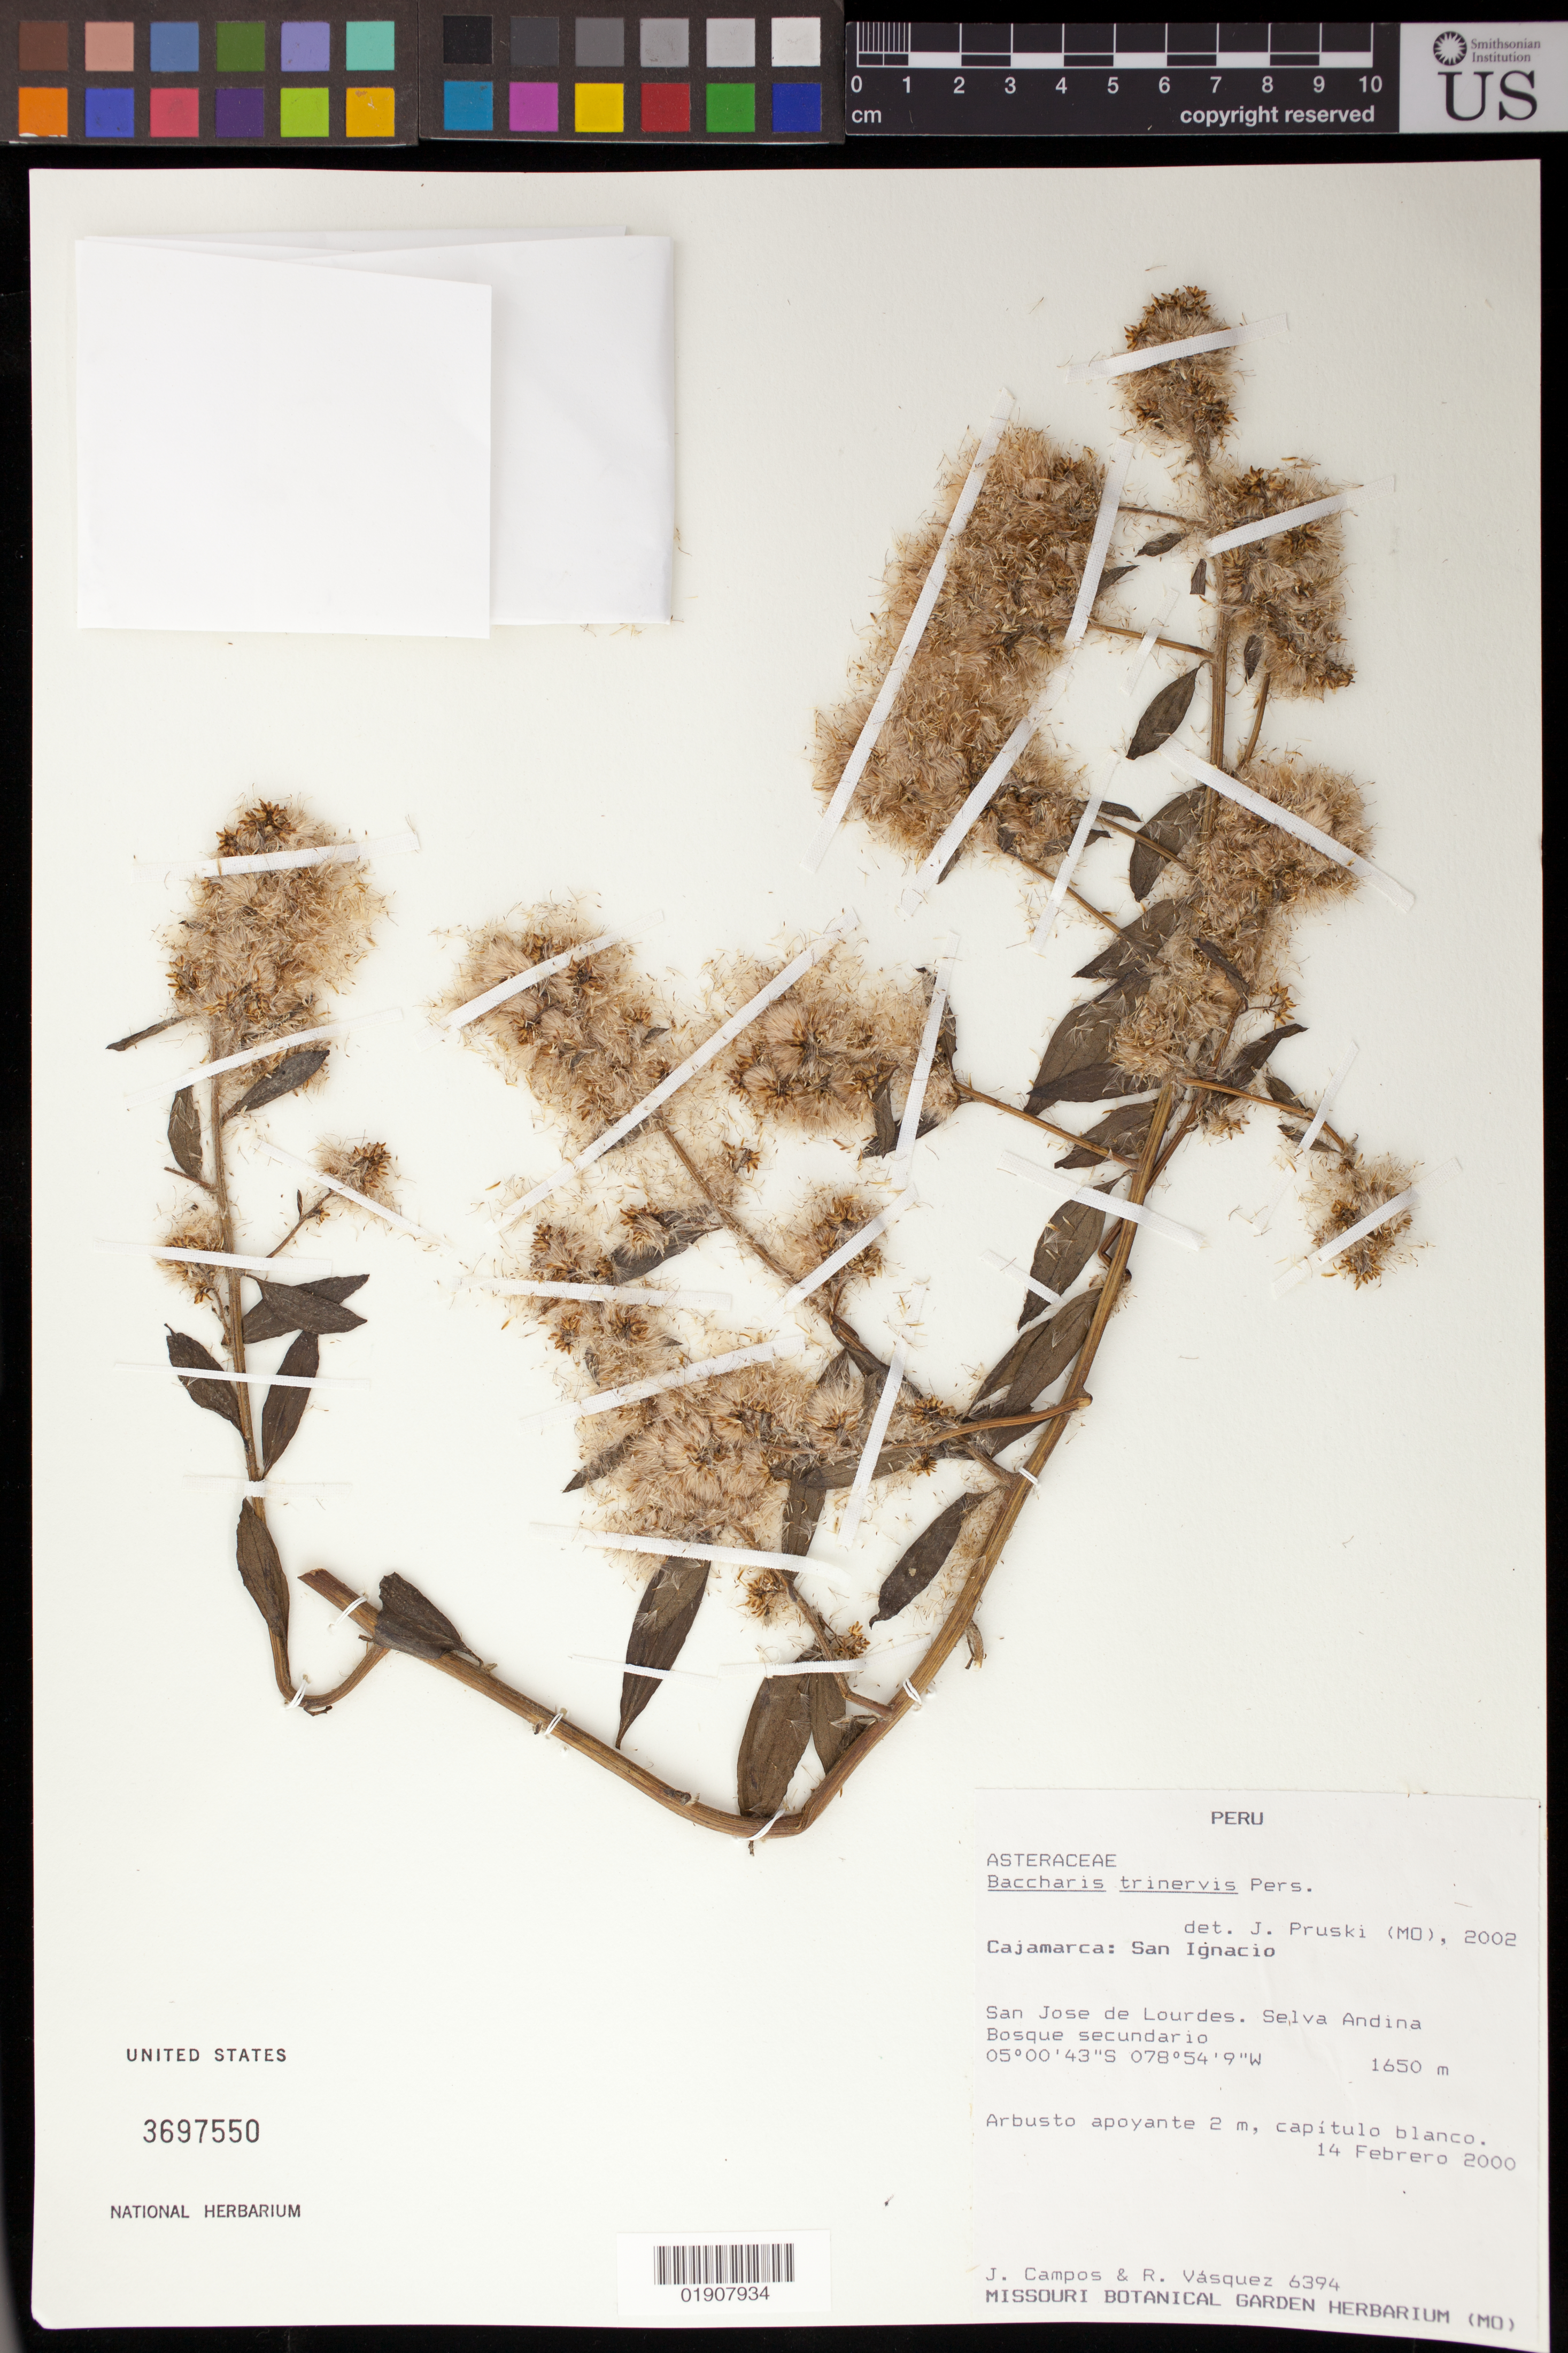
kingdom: Plantae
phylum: Tracheophyta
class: Magnoliopsida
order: Asterales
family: Asteraceae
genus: Baccharis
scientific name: Baccharis trinervis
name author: (Lam.) Pers.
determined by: Pruski, J. F.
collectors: J. Campos & R. Vásquez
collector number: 6394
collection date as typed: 14 Feb 2000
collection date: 2000-02-14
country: Peru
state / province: Cajamarca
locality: Prov. San Ignacio, San José de Lourdes. Selva Andina.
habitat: Bosque secundario.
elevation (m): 1650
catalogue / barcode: US 3697550